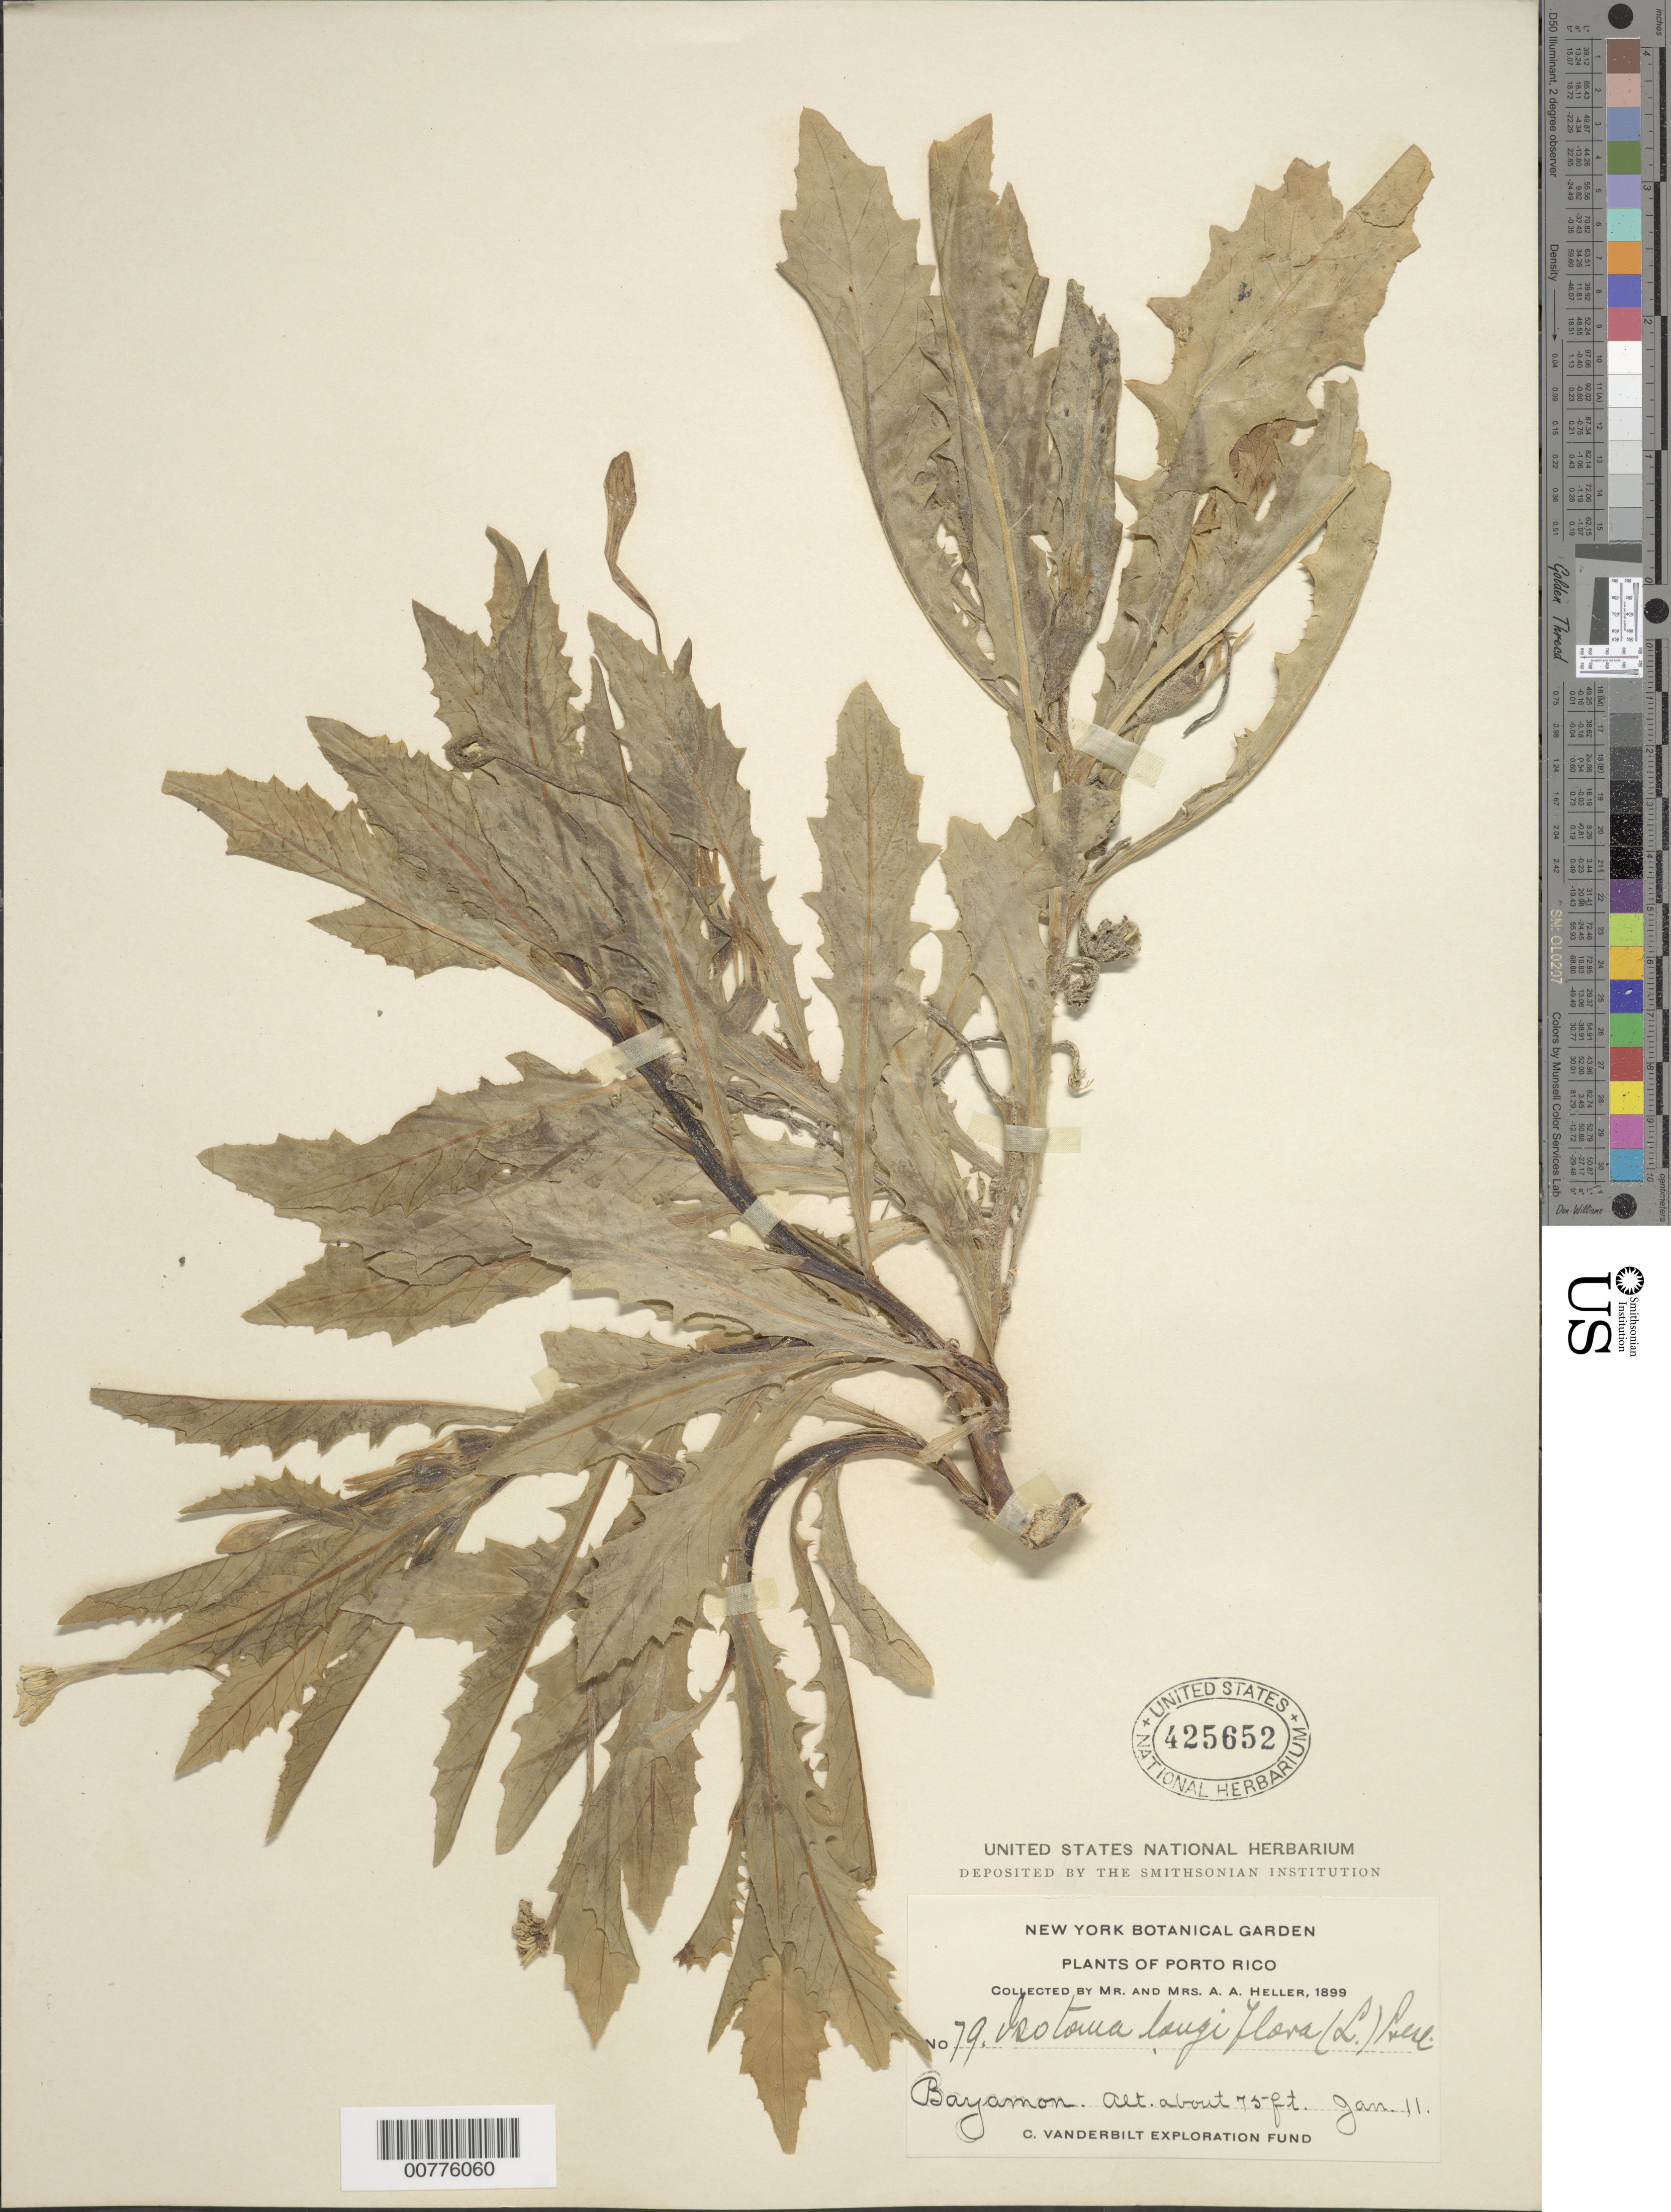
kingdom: Plantae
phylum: Tracheophyta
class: Magnoliopsida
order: Asterales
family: Campanulaceae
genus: Isotoma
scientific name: Isotoma longiflora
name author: (L.) C. Presl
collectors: A. A. Heller & E. G. Heller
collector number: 79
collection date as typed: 11 Jan 1899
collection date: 1899-01-11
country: Puerto Rico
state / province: Bayamón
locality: Bayamon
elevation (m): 23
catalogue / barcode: US 425652